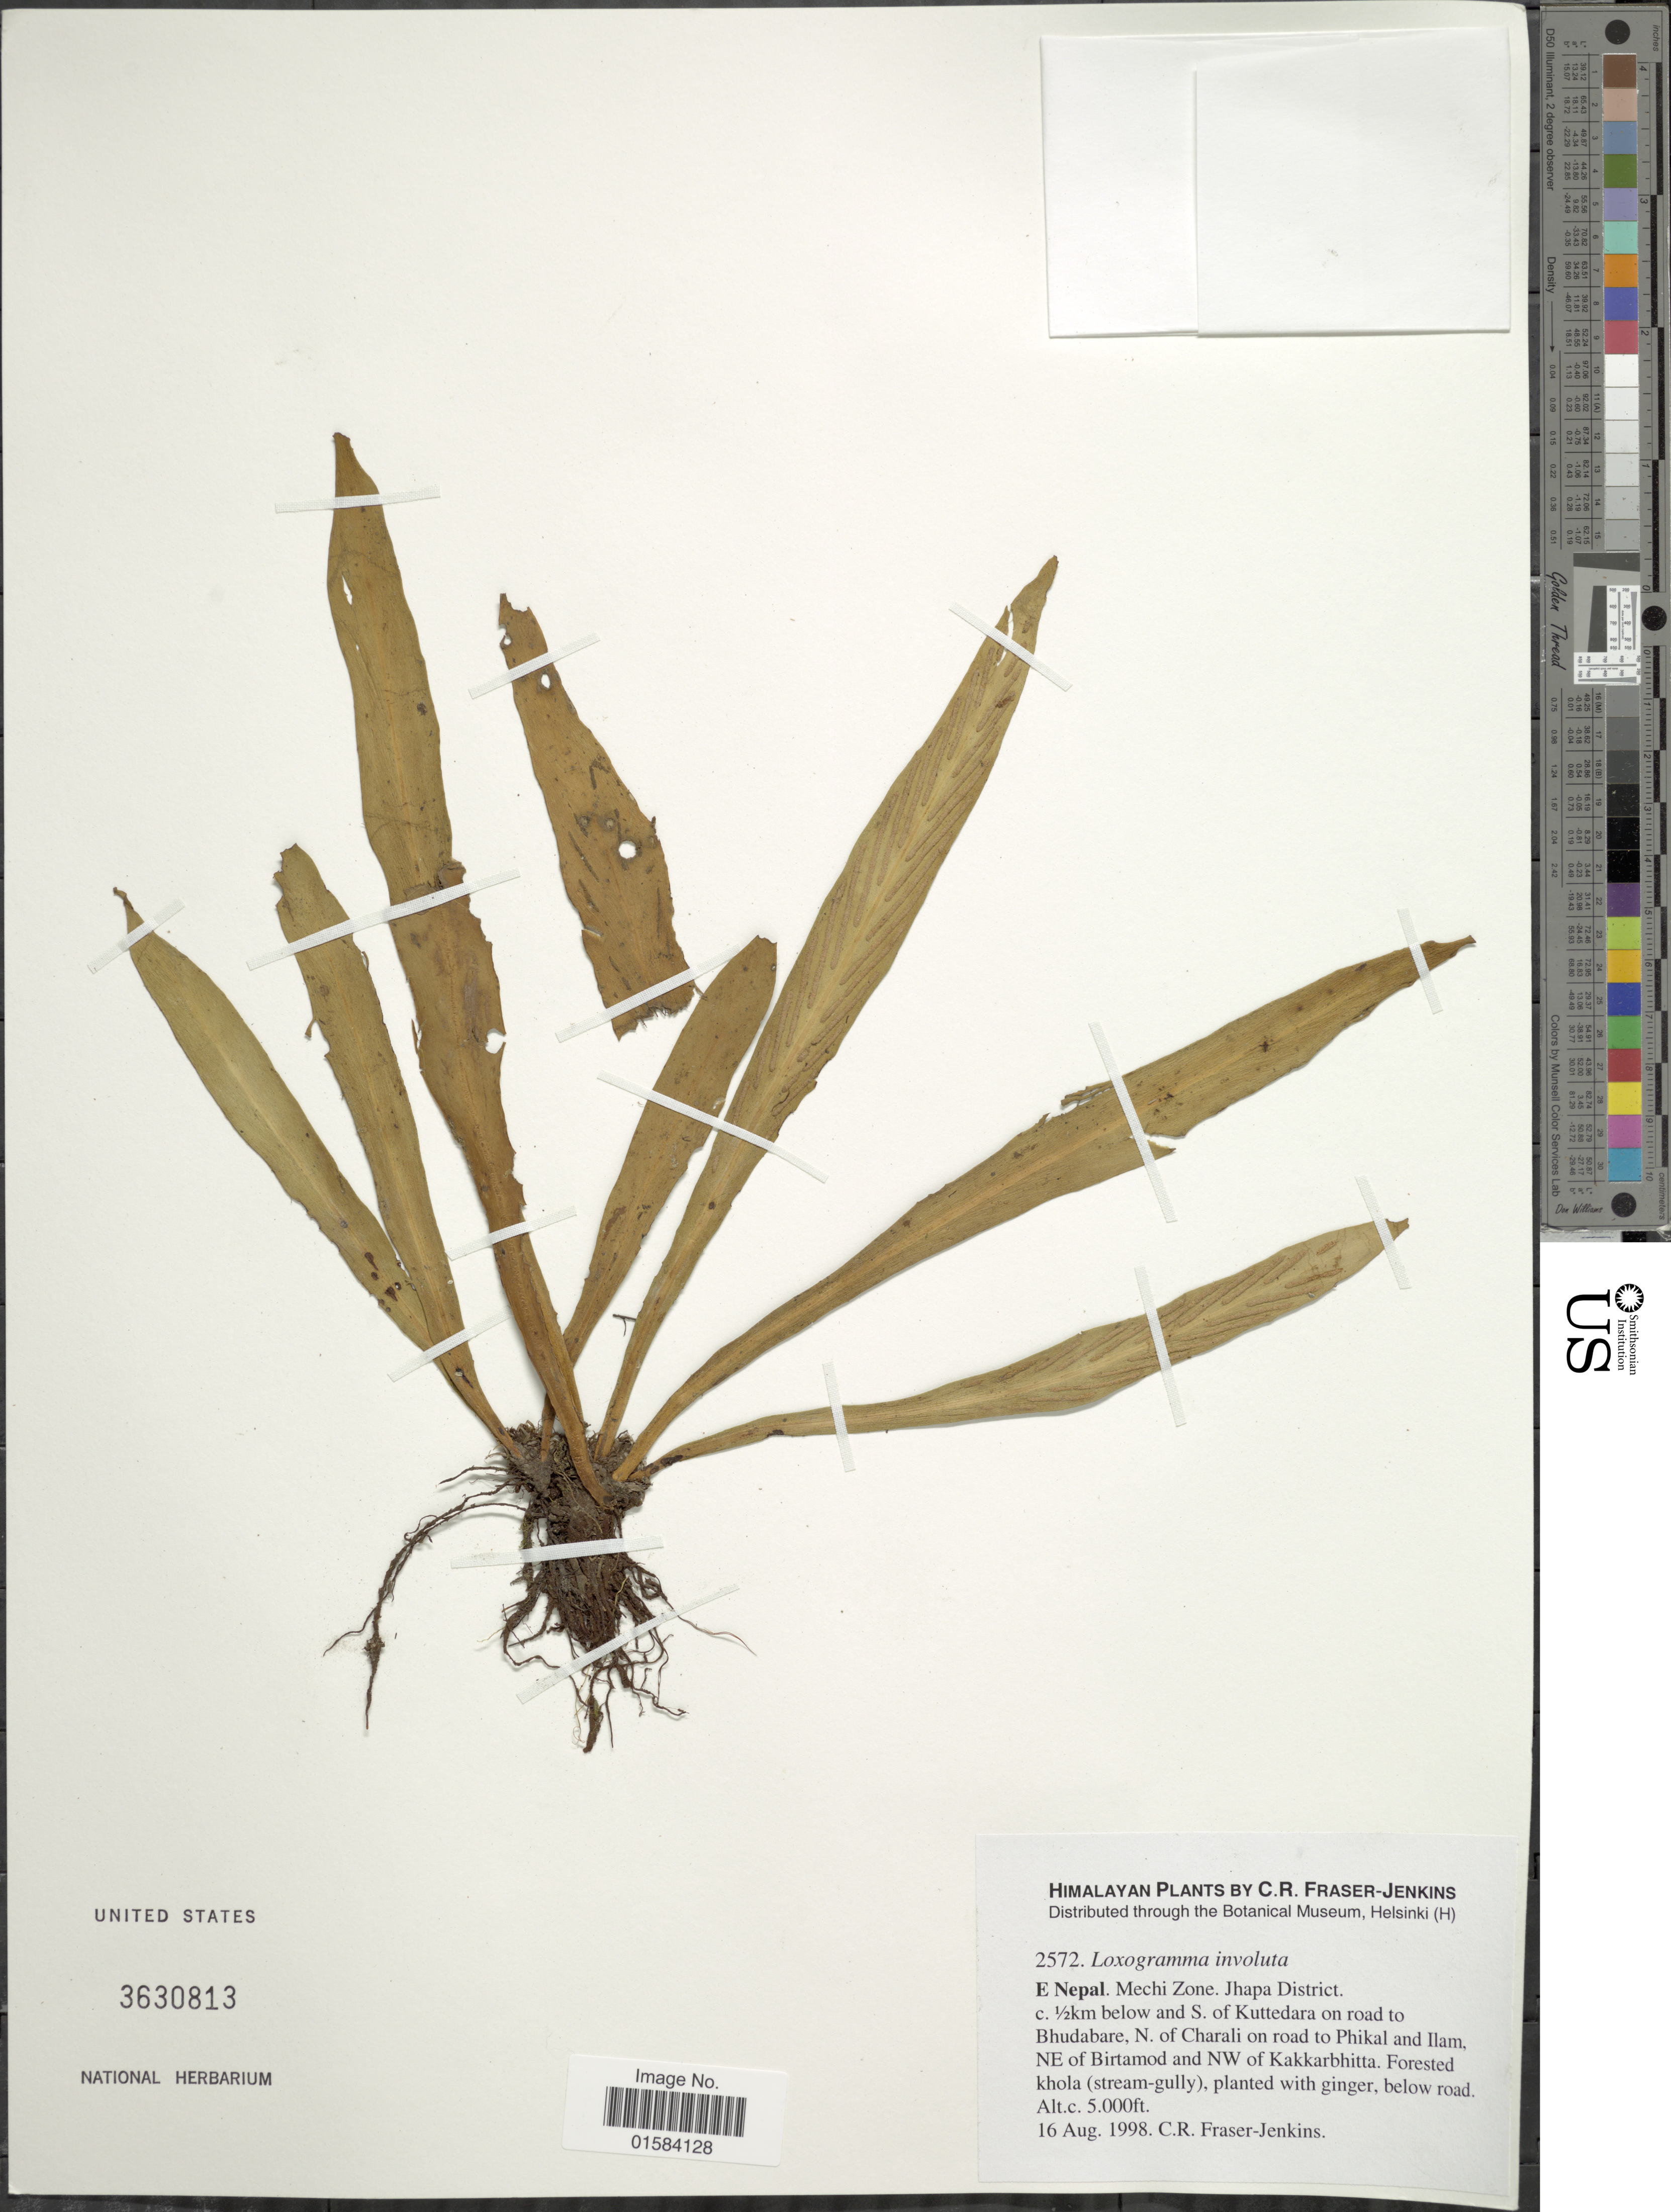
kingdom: Plantae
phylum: Tracheophyta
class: Polypodiopsida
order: Polypodiales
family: Polypodiaceae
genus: Loxogramme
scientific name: Loxogramme involuta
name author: (D. Don) C. Presl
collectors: C. R. Fraser-Jenkins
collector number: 2572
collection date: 1998-08-16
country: Nepal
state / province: Mechi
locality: Himalayan, E Nepal. Mechi Zone. Jhapa District. c. ½km below and S of Kuttedara on road to Bhudabare, N of Charali on road to Phikal and Ilam, NE of Birtamod and NW of Kakkarbhitta. Forested khola (stream-gully), planted with ginger, below road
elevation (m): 1524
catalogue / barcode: US 3630813